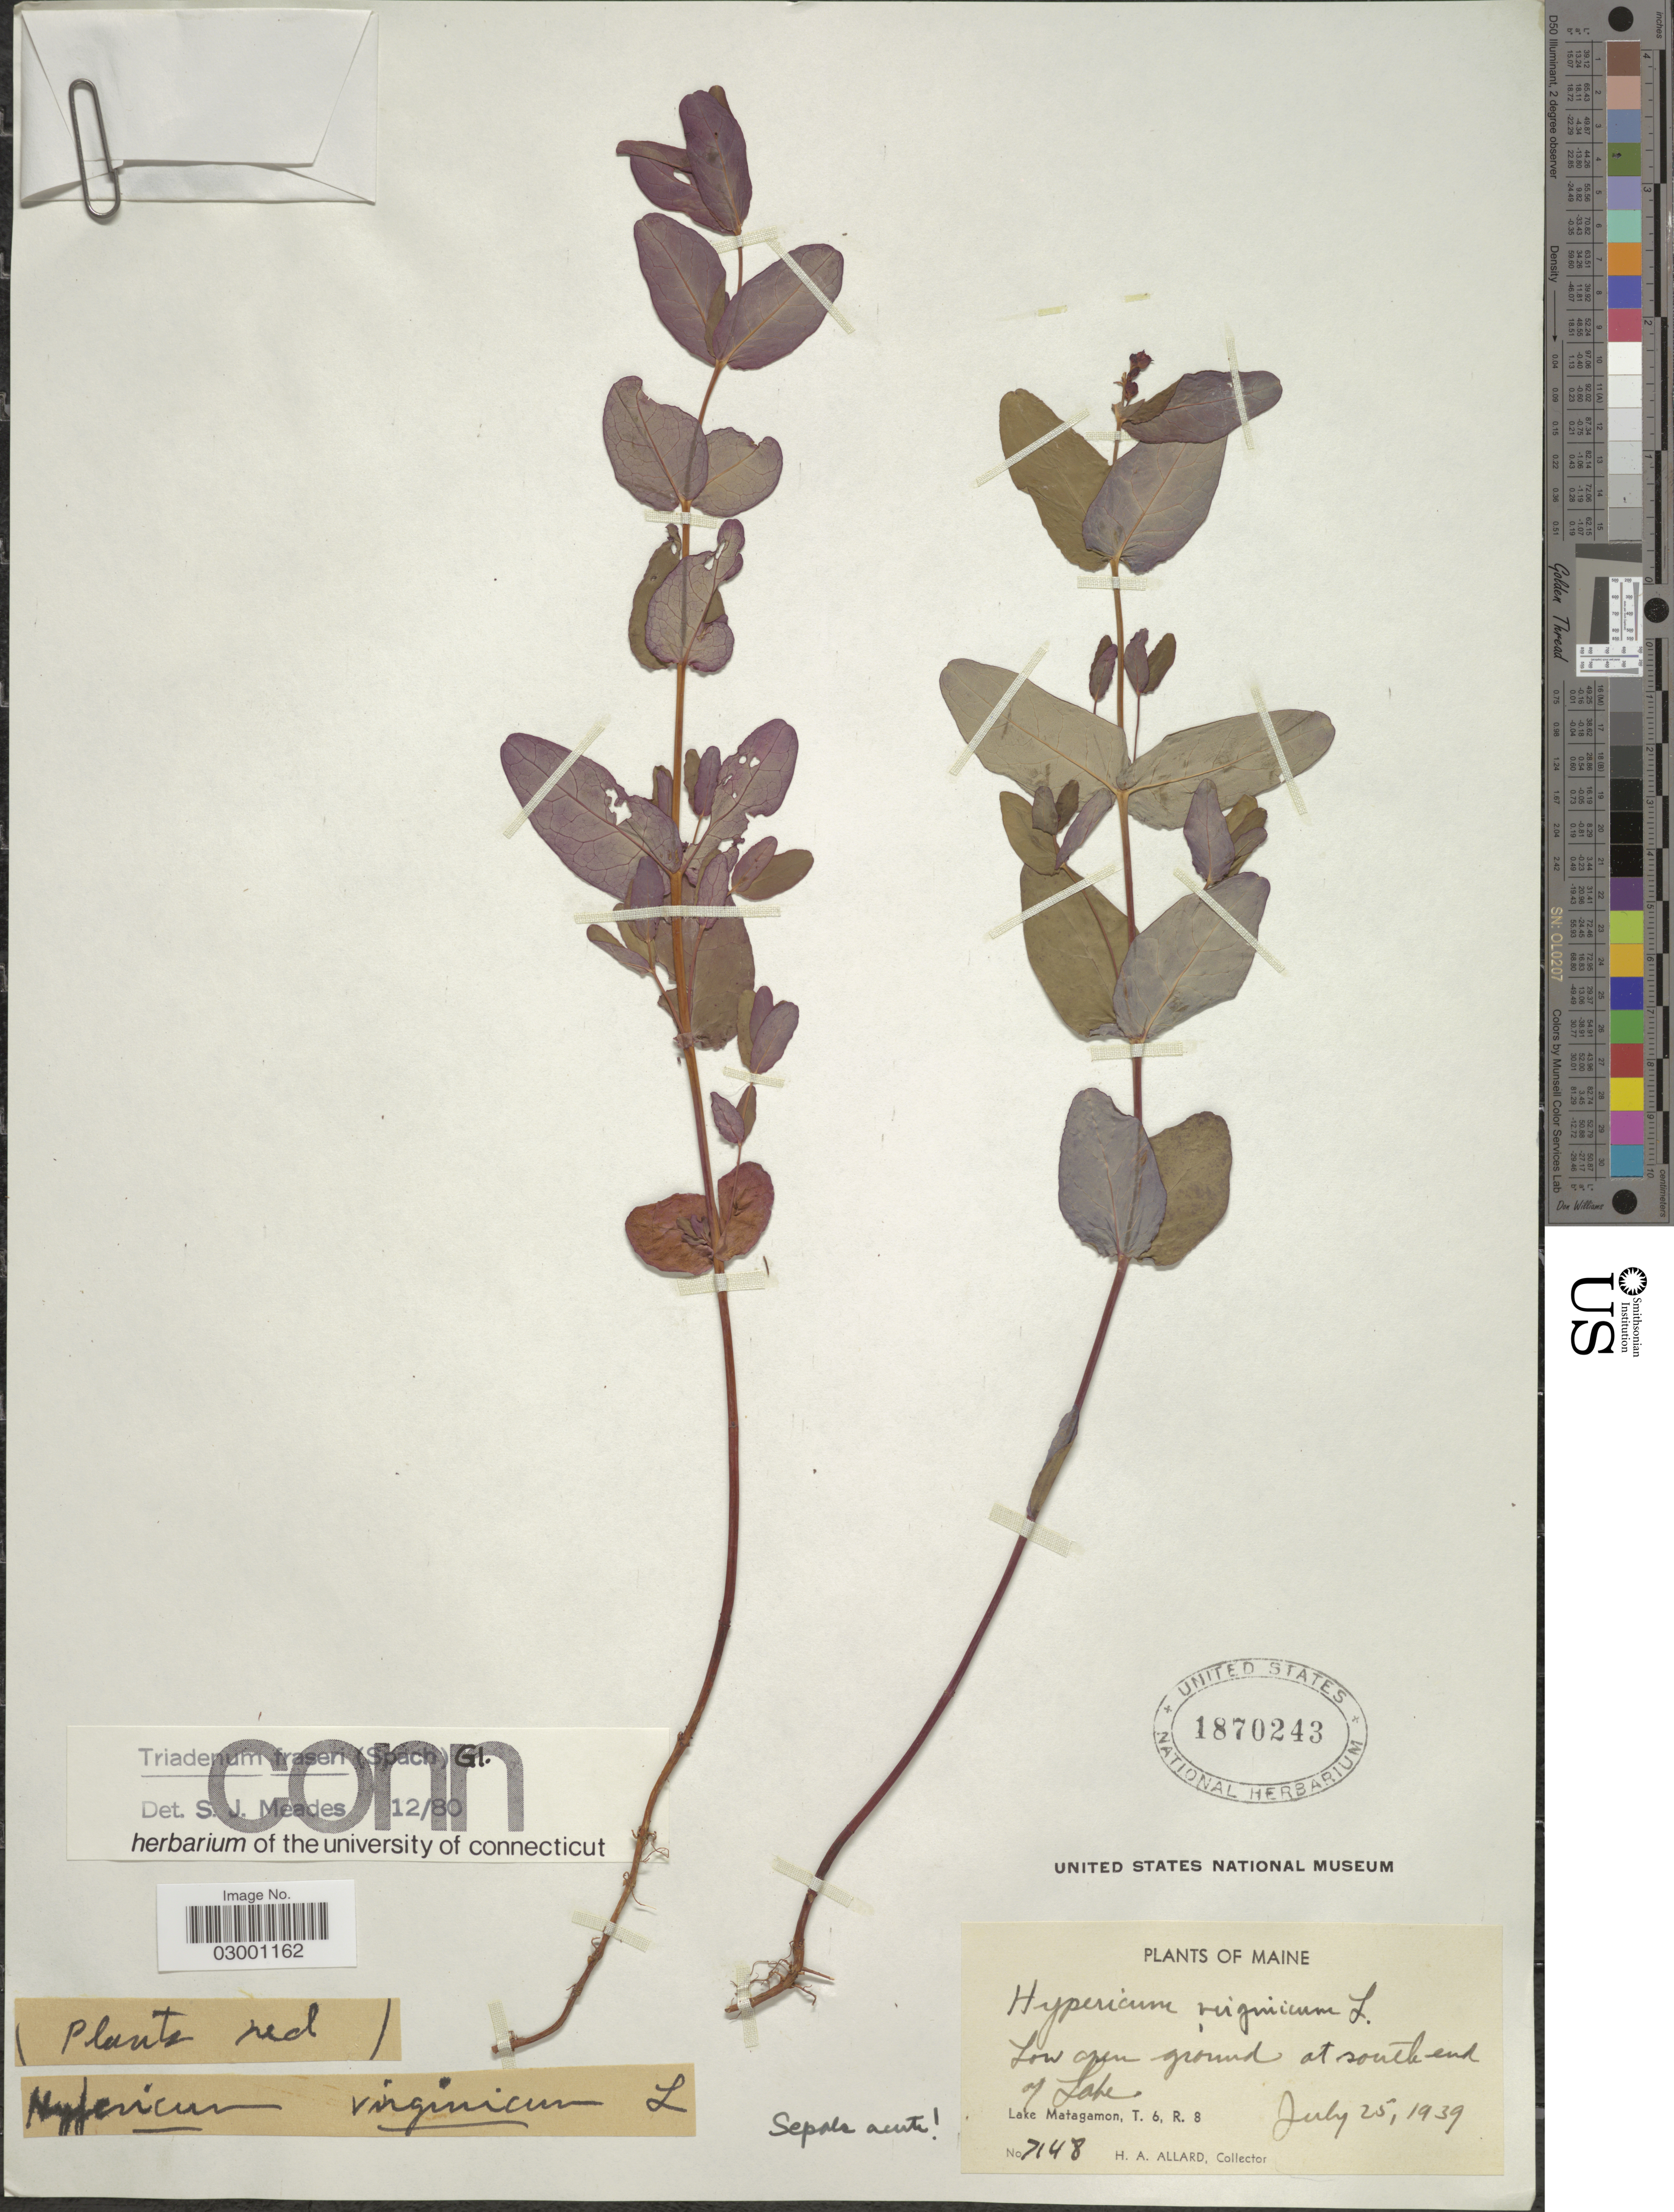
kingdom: Plantae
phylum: Tracheophyta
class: Magnoliopsida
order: Malpighiales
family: Hypericaceae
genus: Hypericum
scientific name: Hypericum fraseri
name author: Steud.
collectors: H. A. Allard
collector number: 7148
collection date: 1939-07-25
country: United States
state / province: Maine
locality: Low open ground at south end of Lake, Lake Matagamon, T. 6, R. 8.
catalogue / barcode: US 1870243